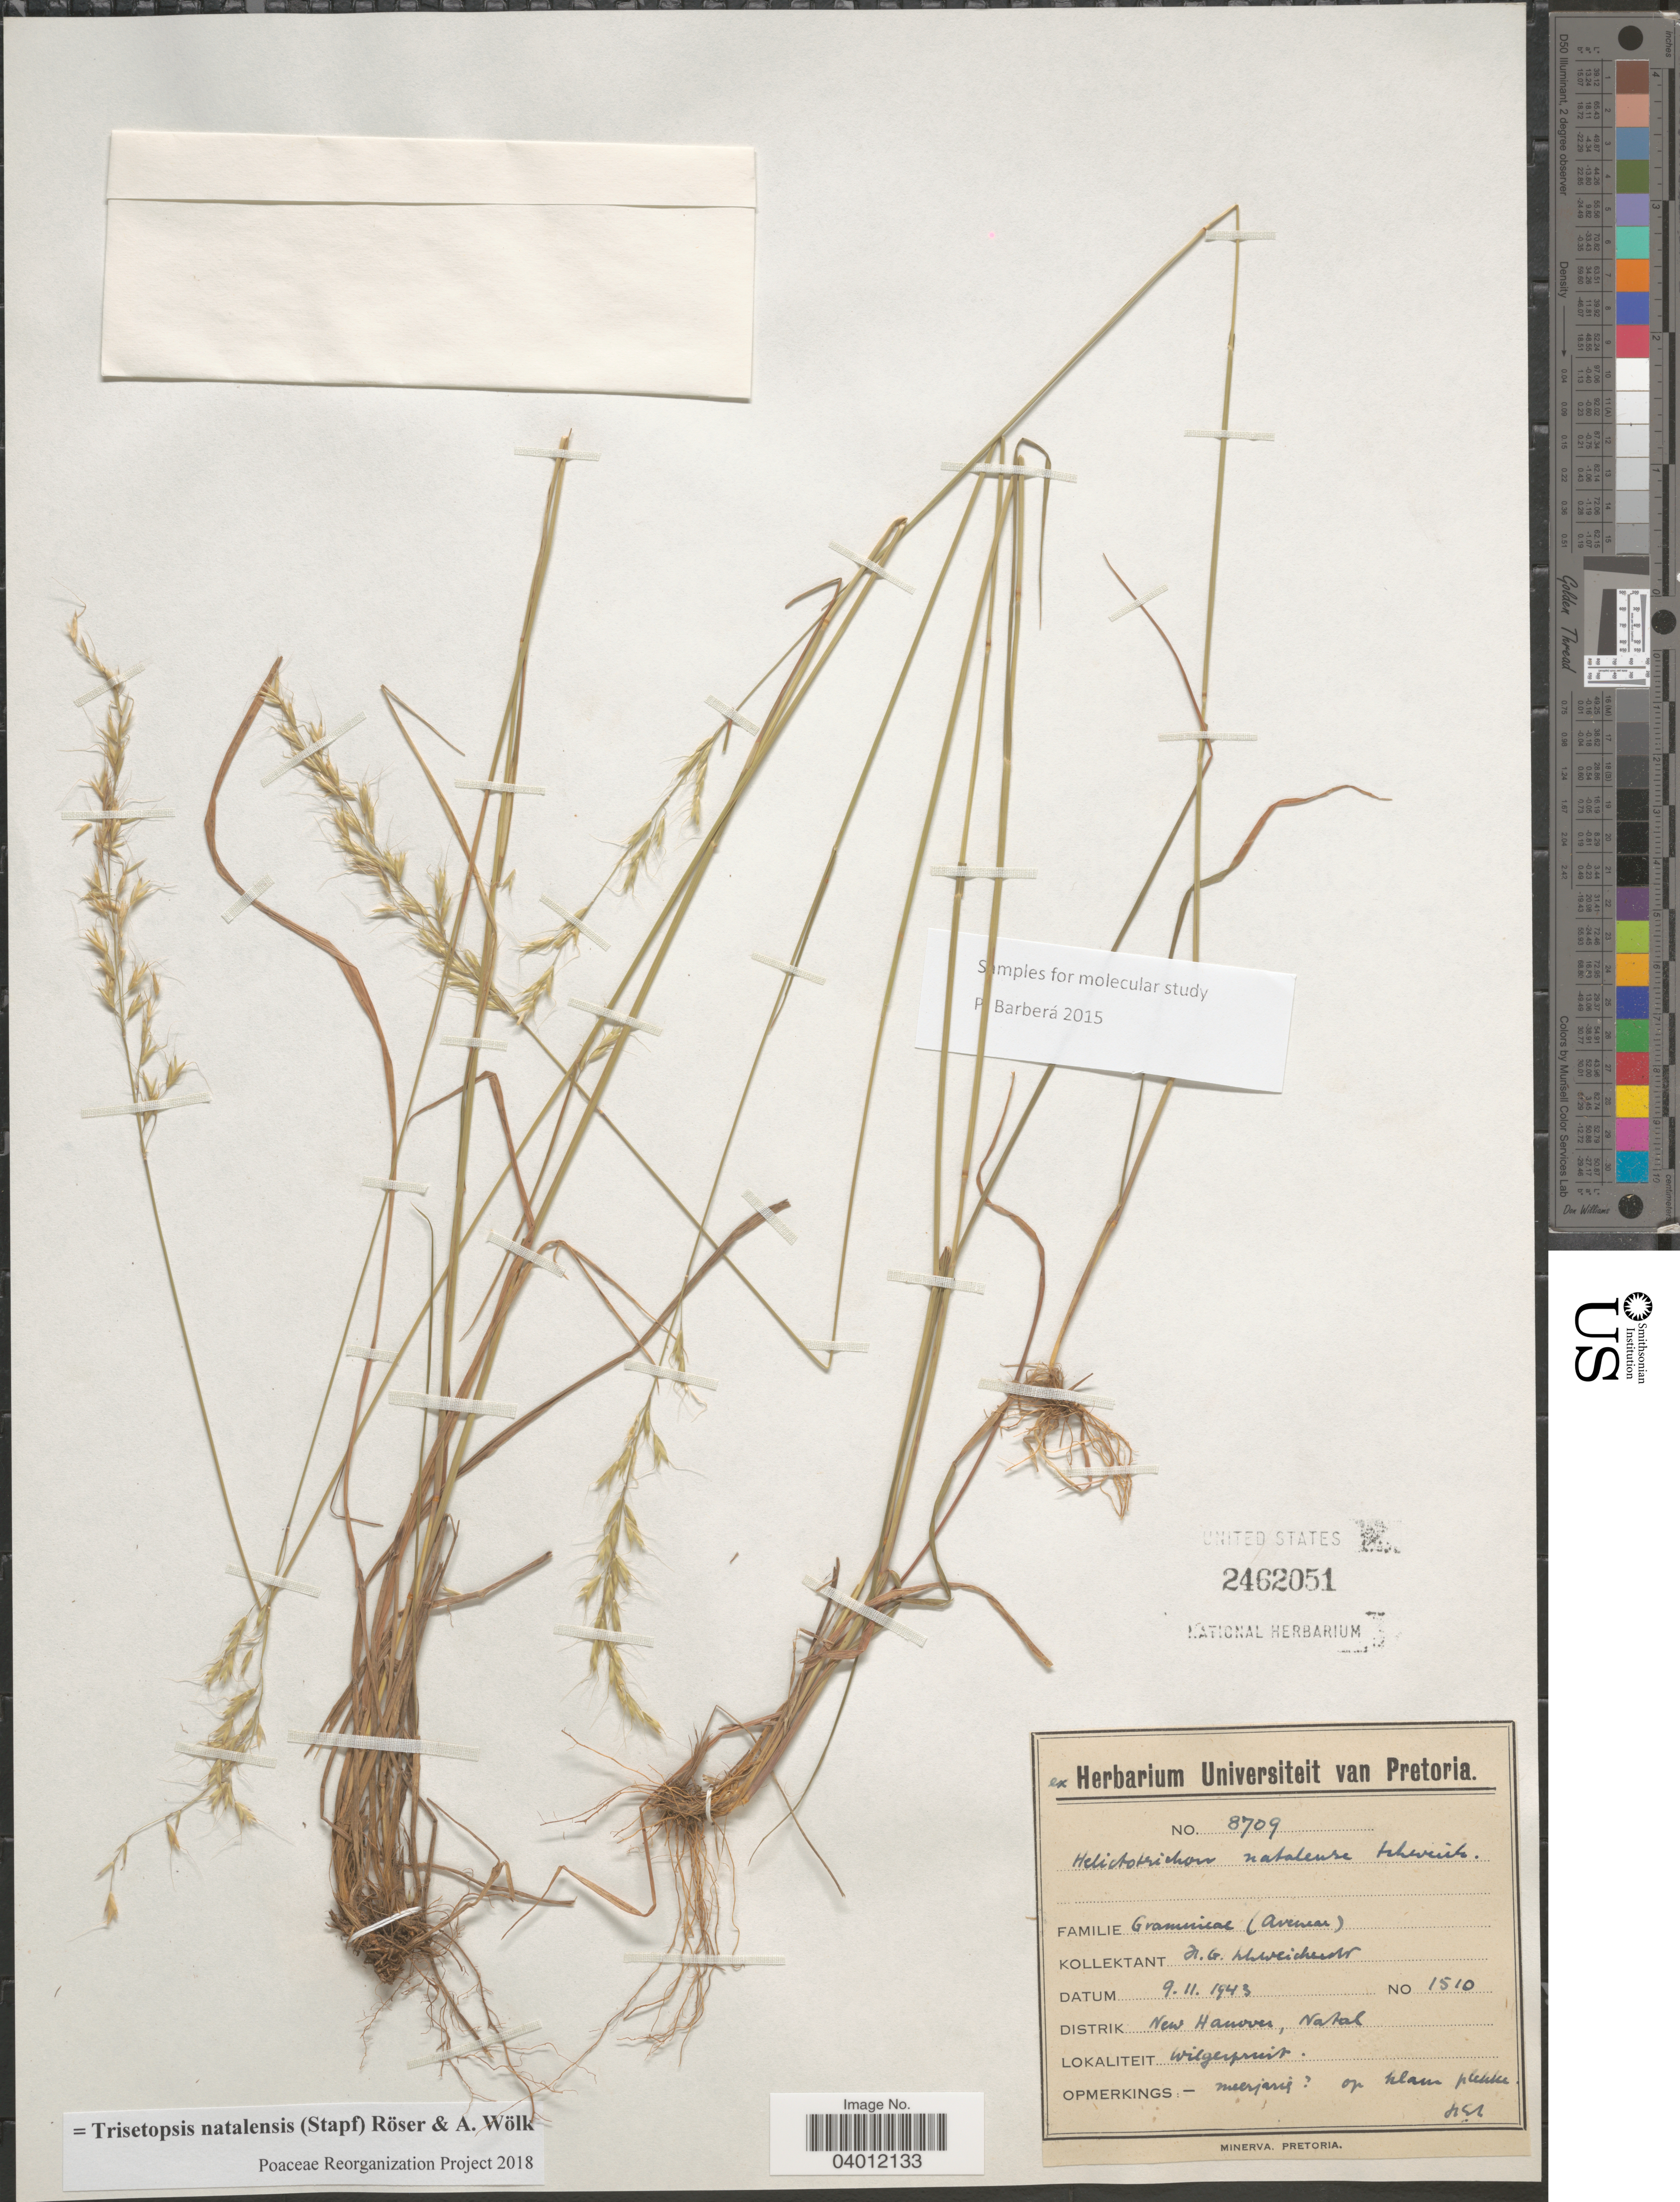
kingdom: Plantae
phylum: Tracheophyta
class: Liliopsida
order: Poales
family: Poaceae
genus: Trisetopsis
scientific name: Trisetopsis natalensis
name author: (Stapf) Röser & Wölk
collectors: H. Schweichkerdt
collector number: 1510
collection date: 1943-11-09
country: South Africa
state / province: KwaZulu-Natal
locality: Distrik New Hanover, Natal. Wilgerpruit.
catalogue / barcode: US 2462051